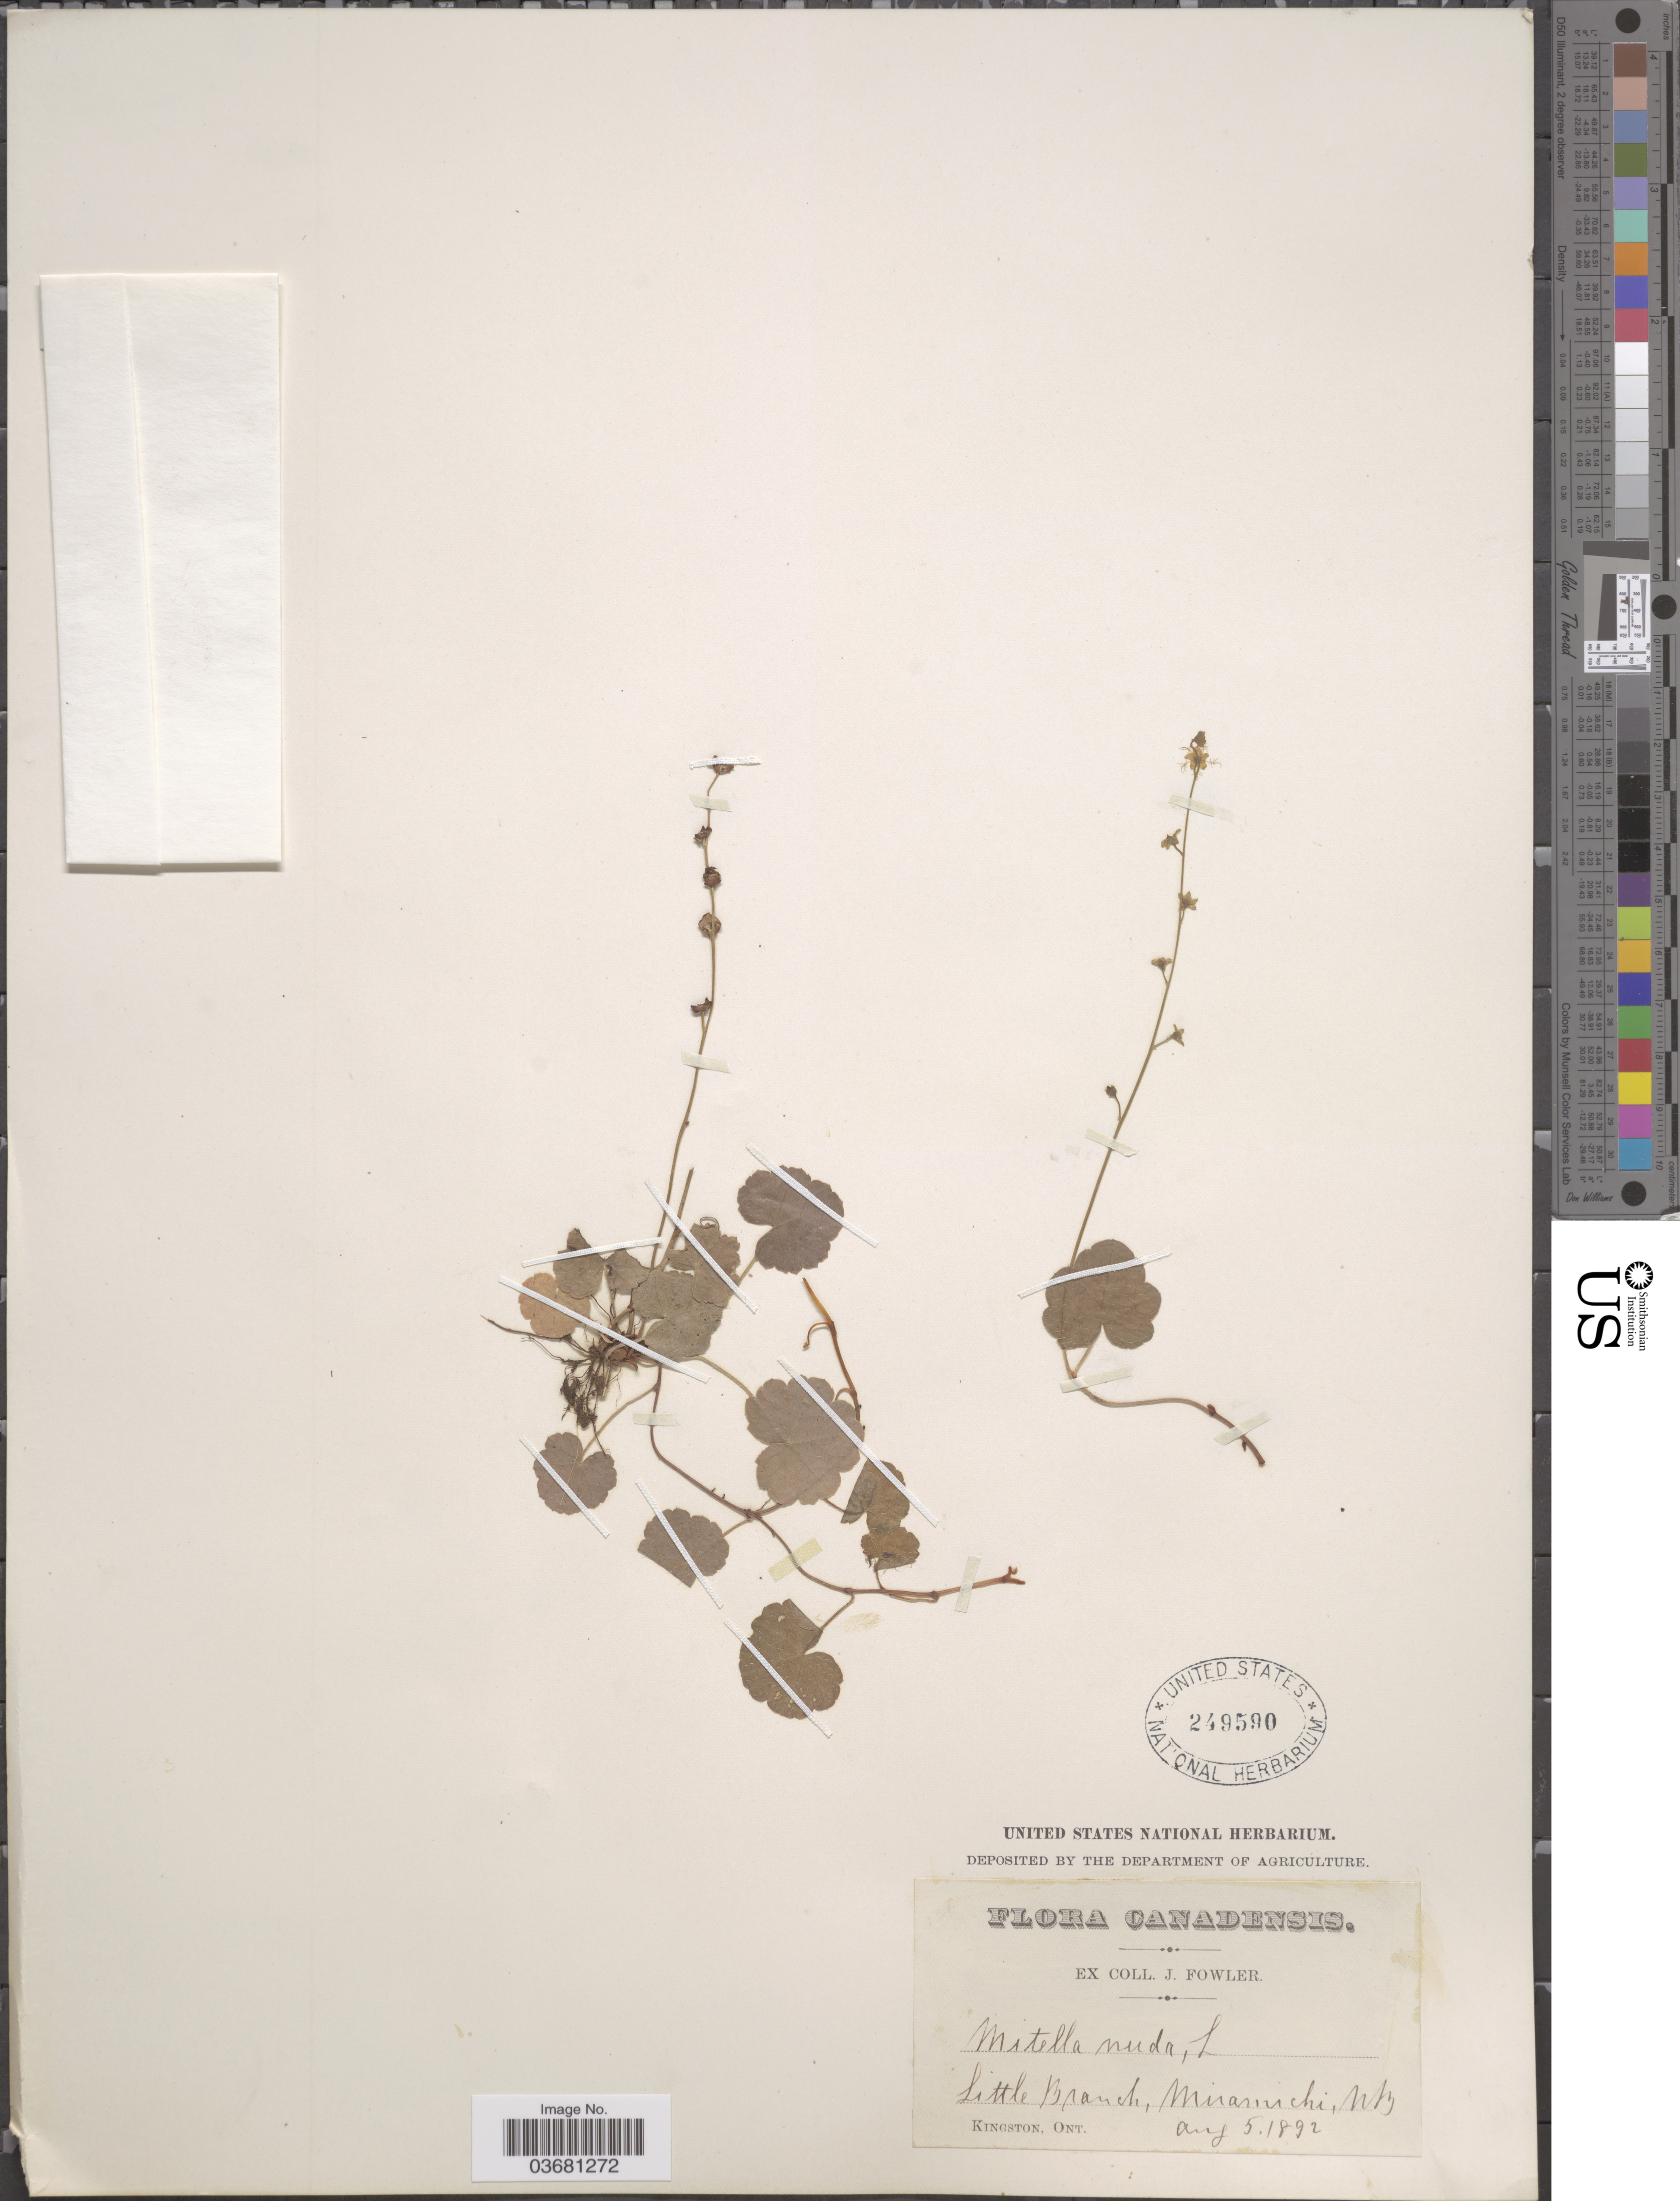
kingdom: Plantae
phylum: Tracheophyta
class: Magnoliopsida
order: Saxifragales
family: Saxifragaceae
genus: Mitella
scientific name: Mitella nuda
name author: L.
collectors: J. Fowler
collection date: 1892-08-05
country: Canada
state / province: New Brunswick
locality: Canadensis. Little Branch, Miramichi.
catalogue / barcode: US 249590